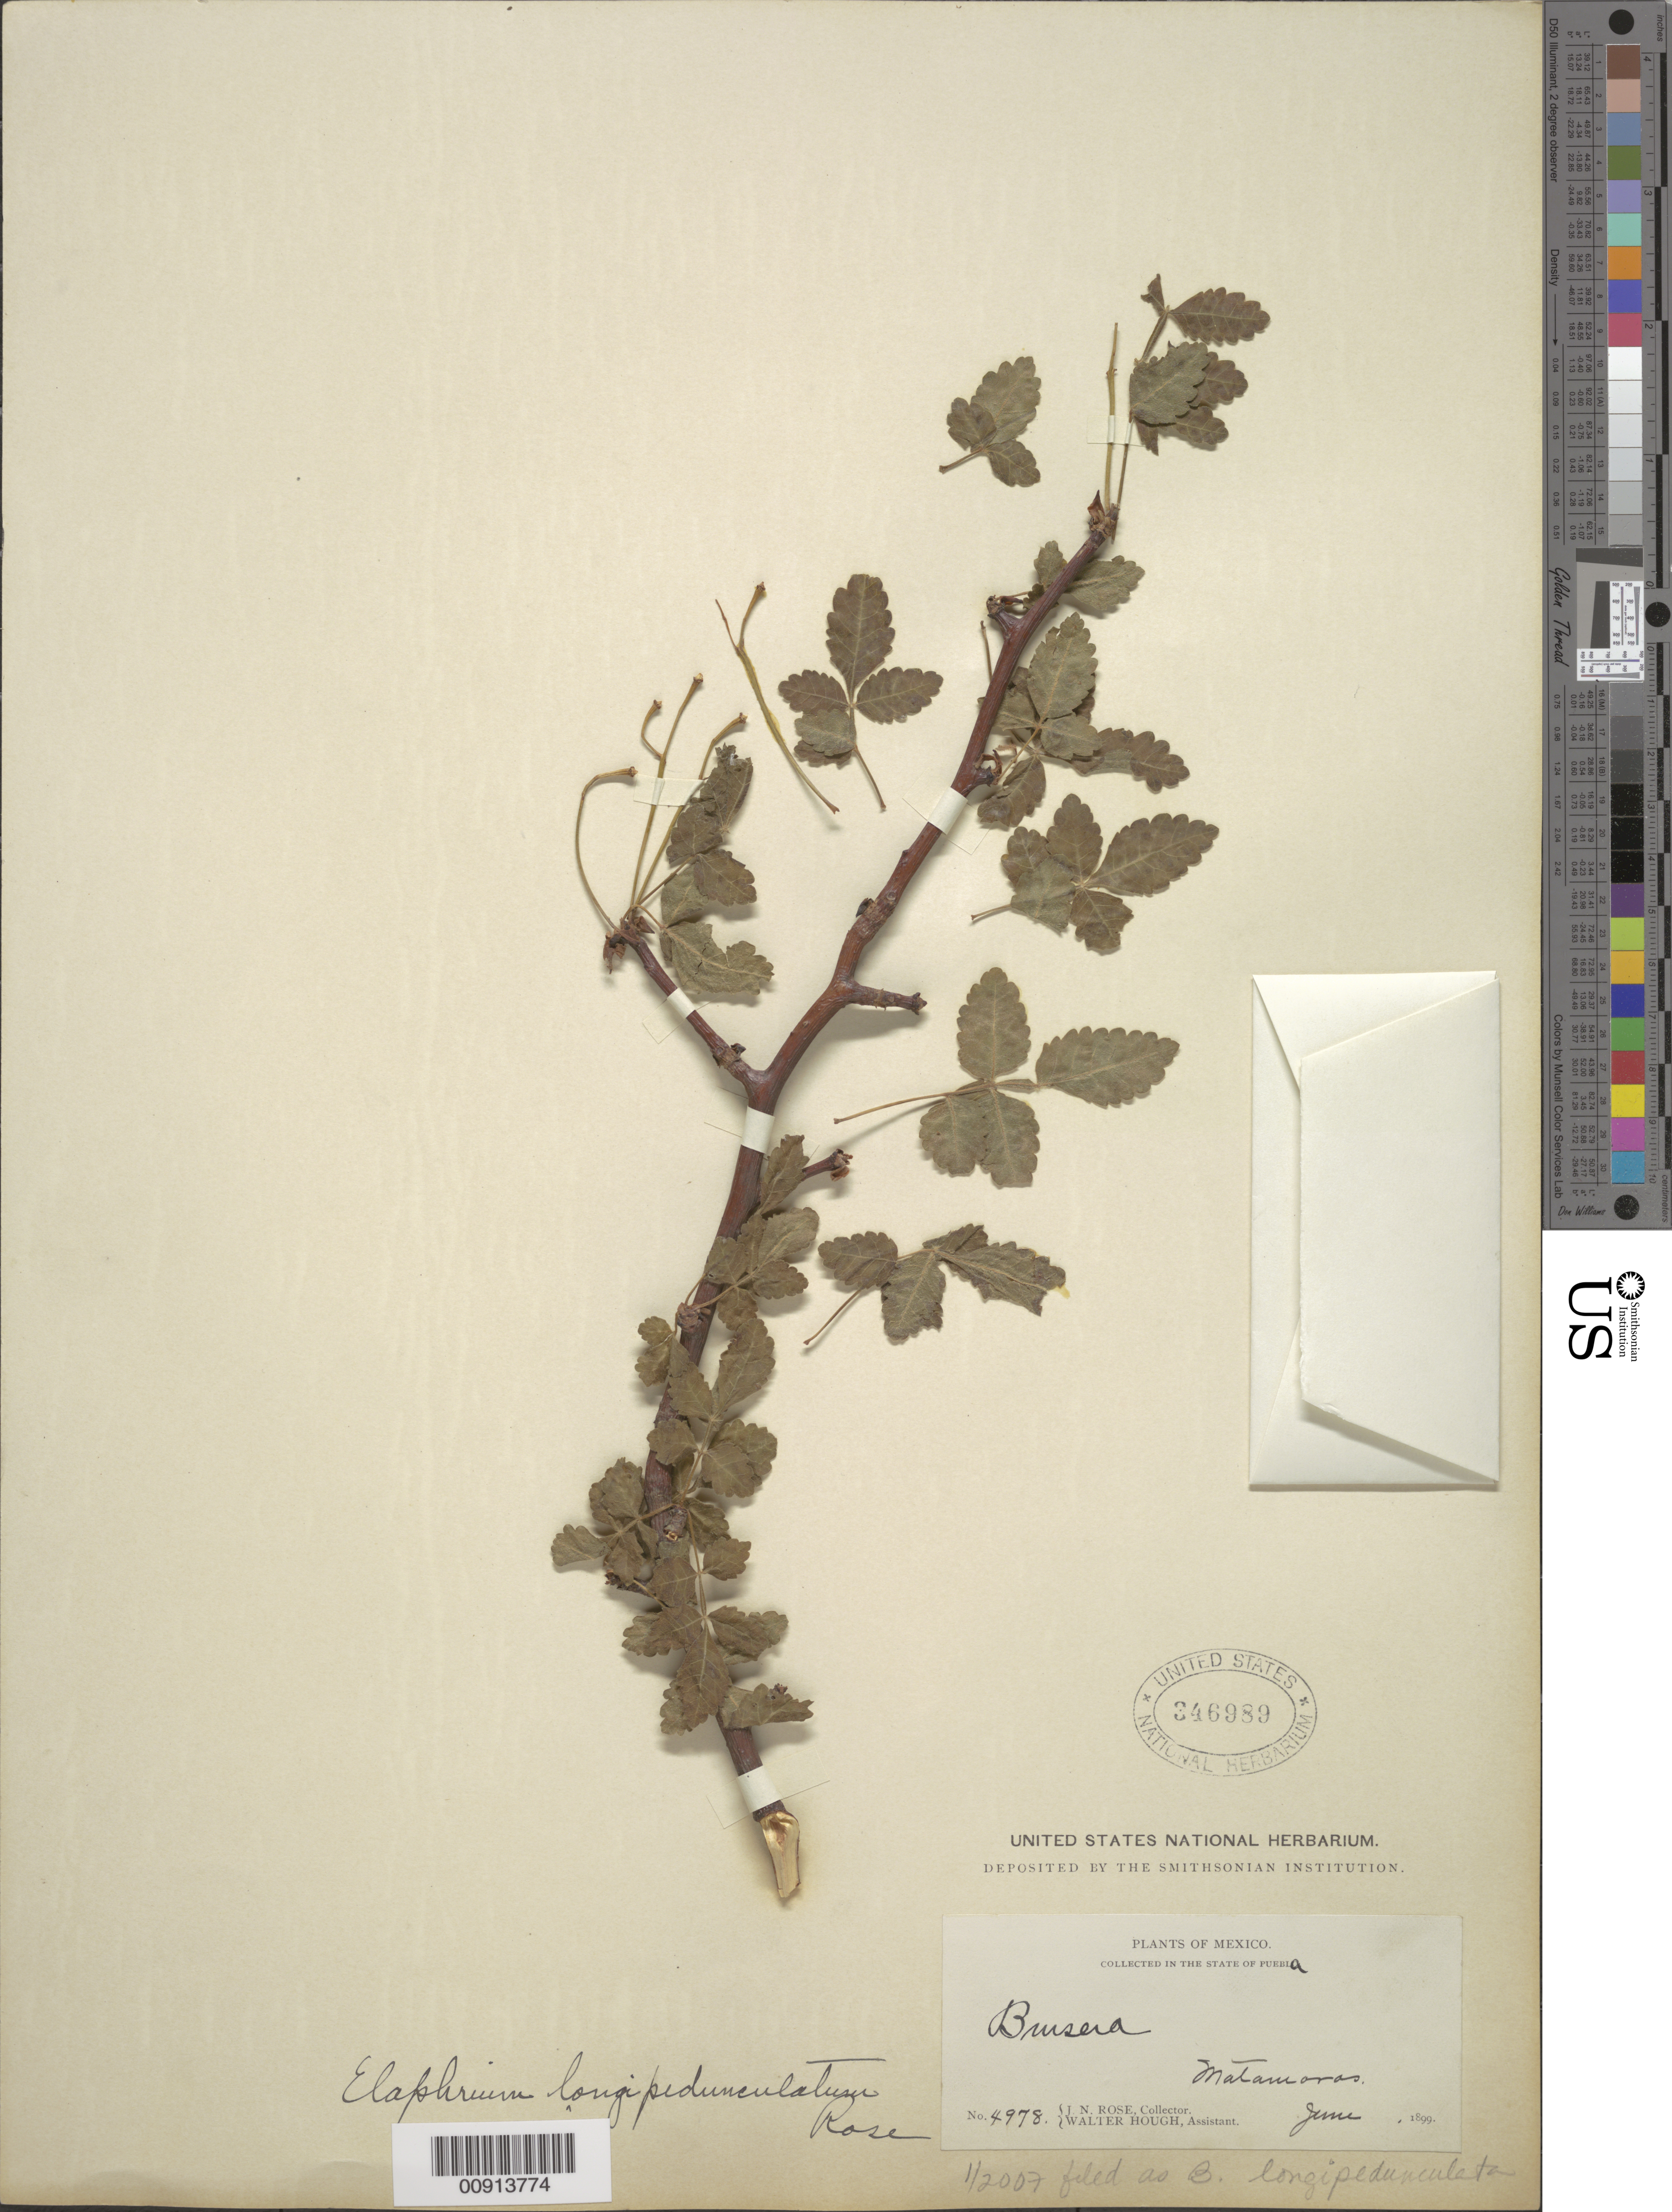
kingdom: Plantae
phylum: Tracheophyta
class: Magnoliopsida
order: Sapindales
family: Burseraceae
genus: Bursera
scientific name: Bursera longipedunculata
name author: (Rose) Standl.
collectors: J. N. Rose & W. Hough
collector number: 4978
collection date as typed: Jun 1899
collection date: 1899-06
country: Mexico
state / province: Puebla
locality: Matamoros, Puebla.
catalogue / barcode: US 346989